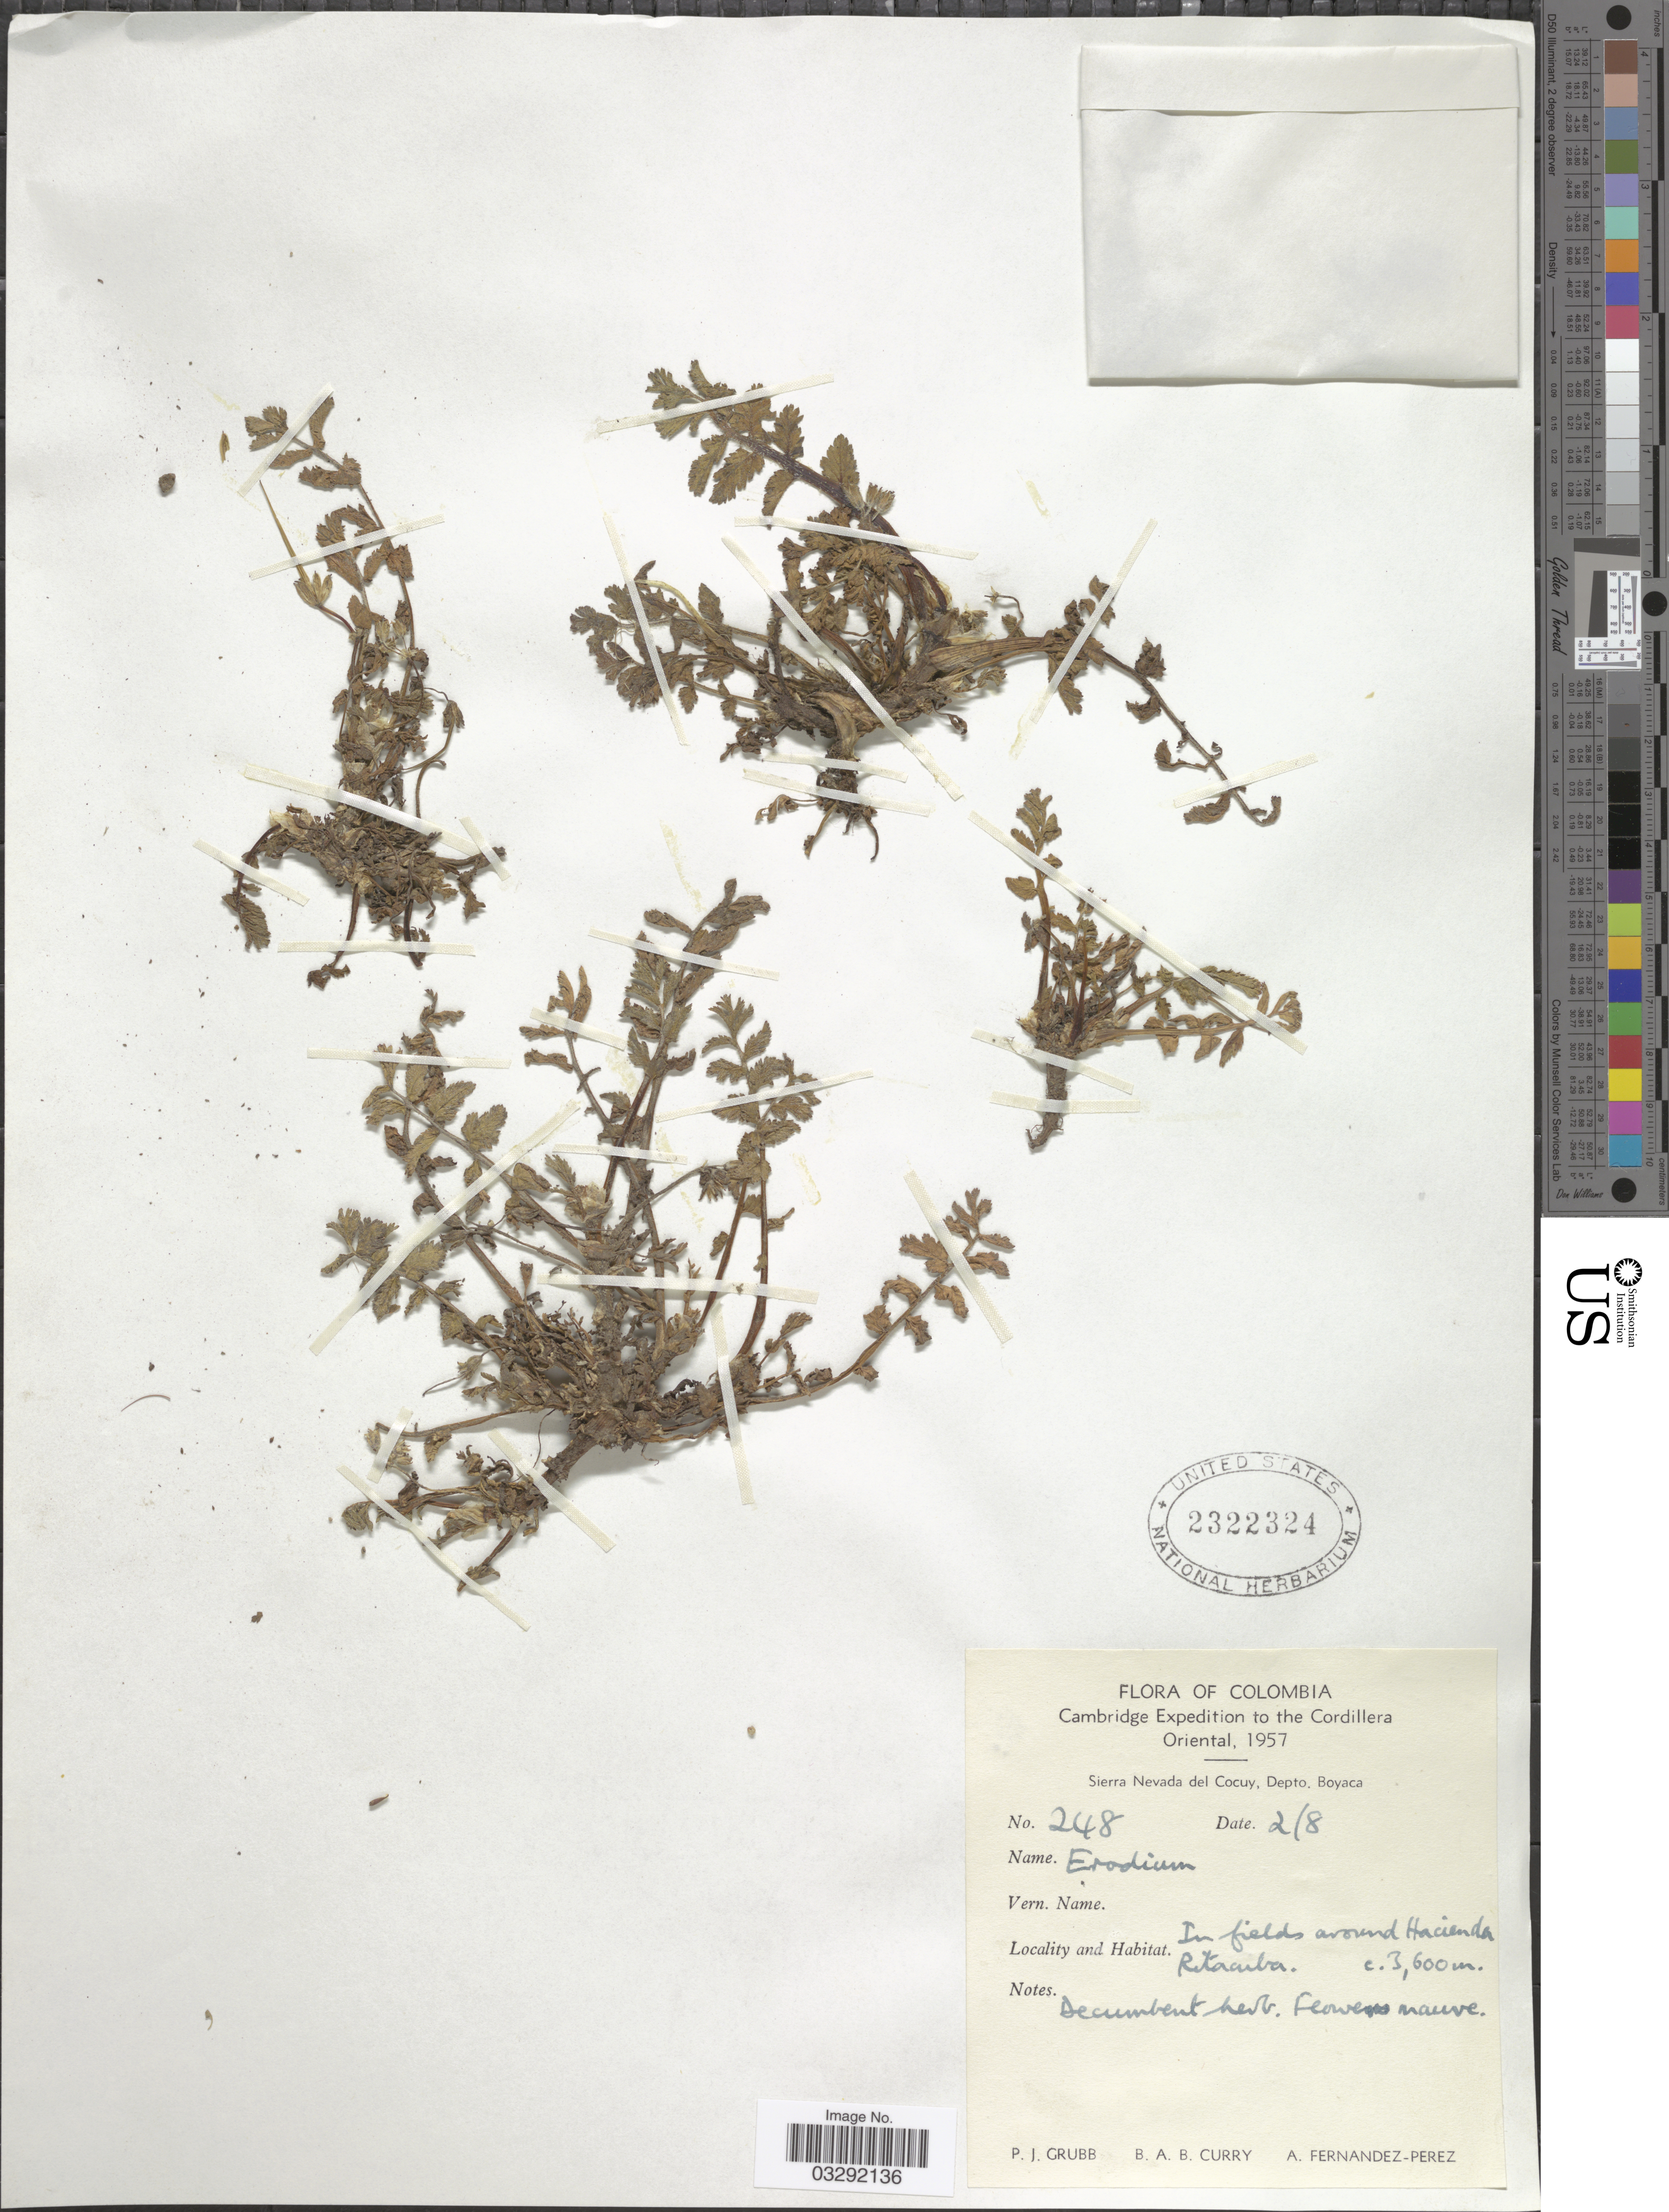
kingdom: Plantae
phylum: Tracheophyta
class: Magnoliopsida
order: Geraniales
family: Geraniaceae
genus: Erodium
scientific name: Erodium sp.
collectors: P. J. Grubb, B. A. B. Curry & A. Fernández-Pérez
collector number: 248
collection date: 1957-08-02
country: Colombia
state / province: Boyacá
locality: Cordillera Oriental. Sierra Nevada del Cocuy, Depto. Boyaca. In fields around Hacienda Ritacuba.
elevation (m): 3600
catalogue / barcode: US 2322324